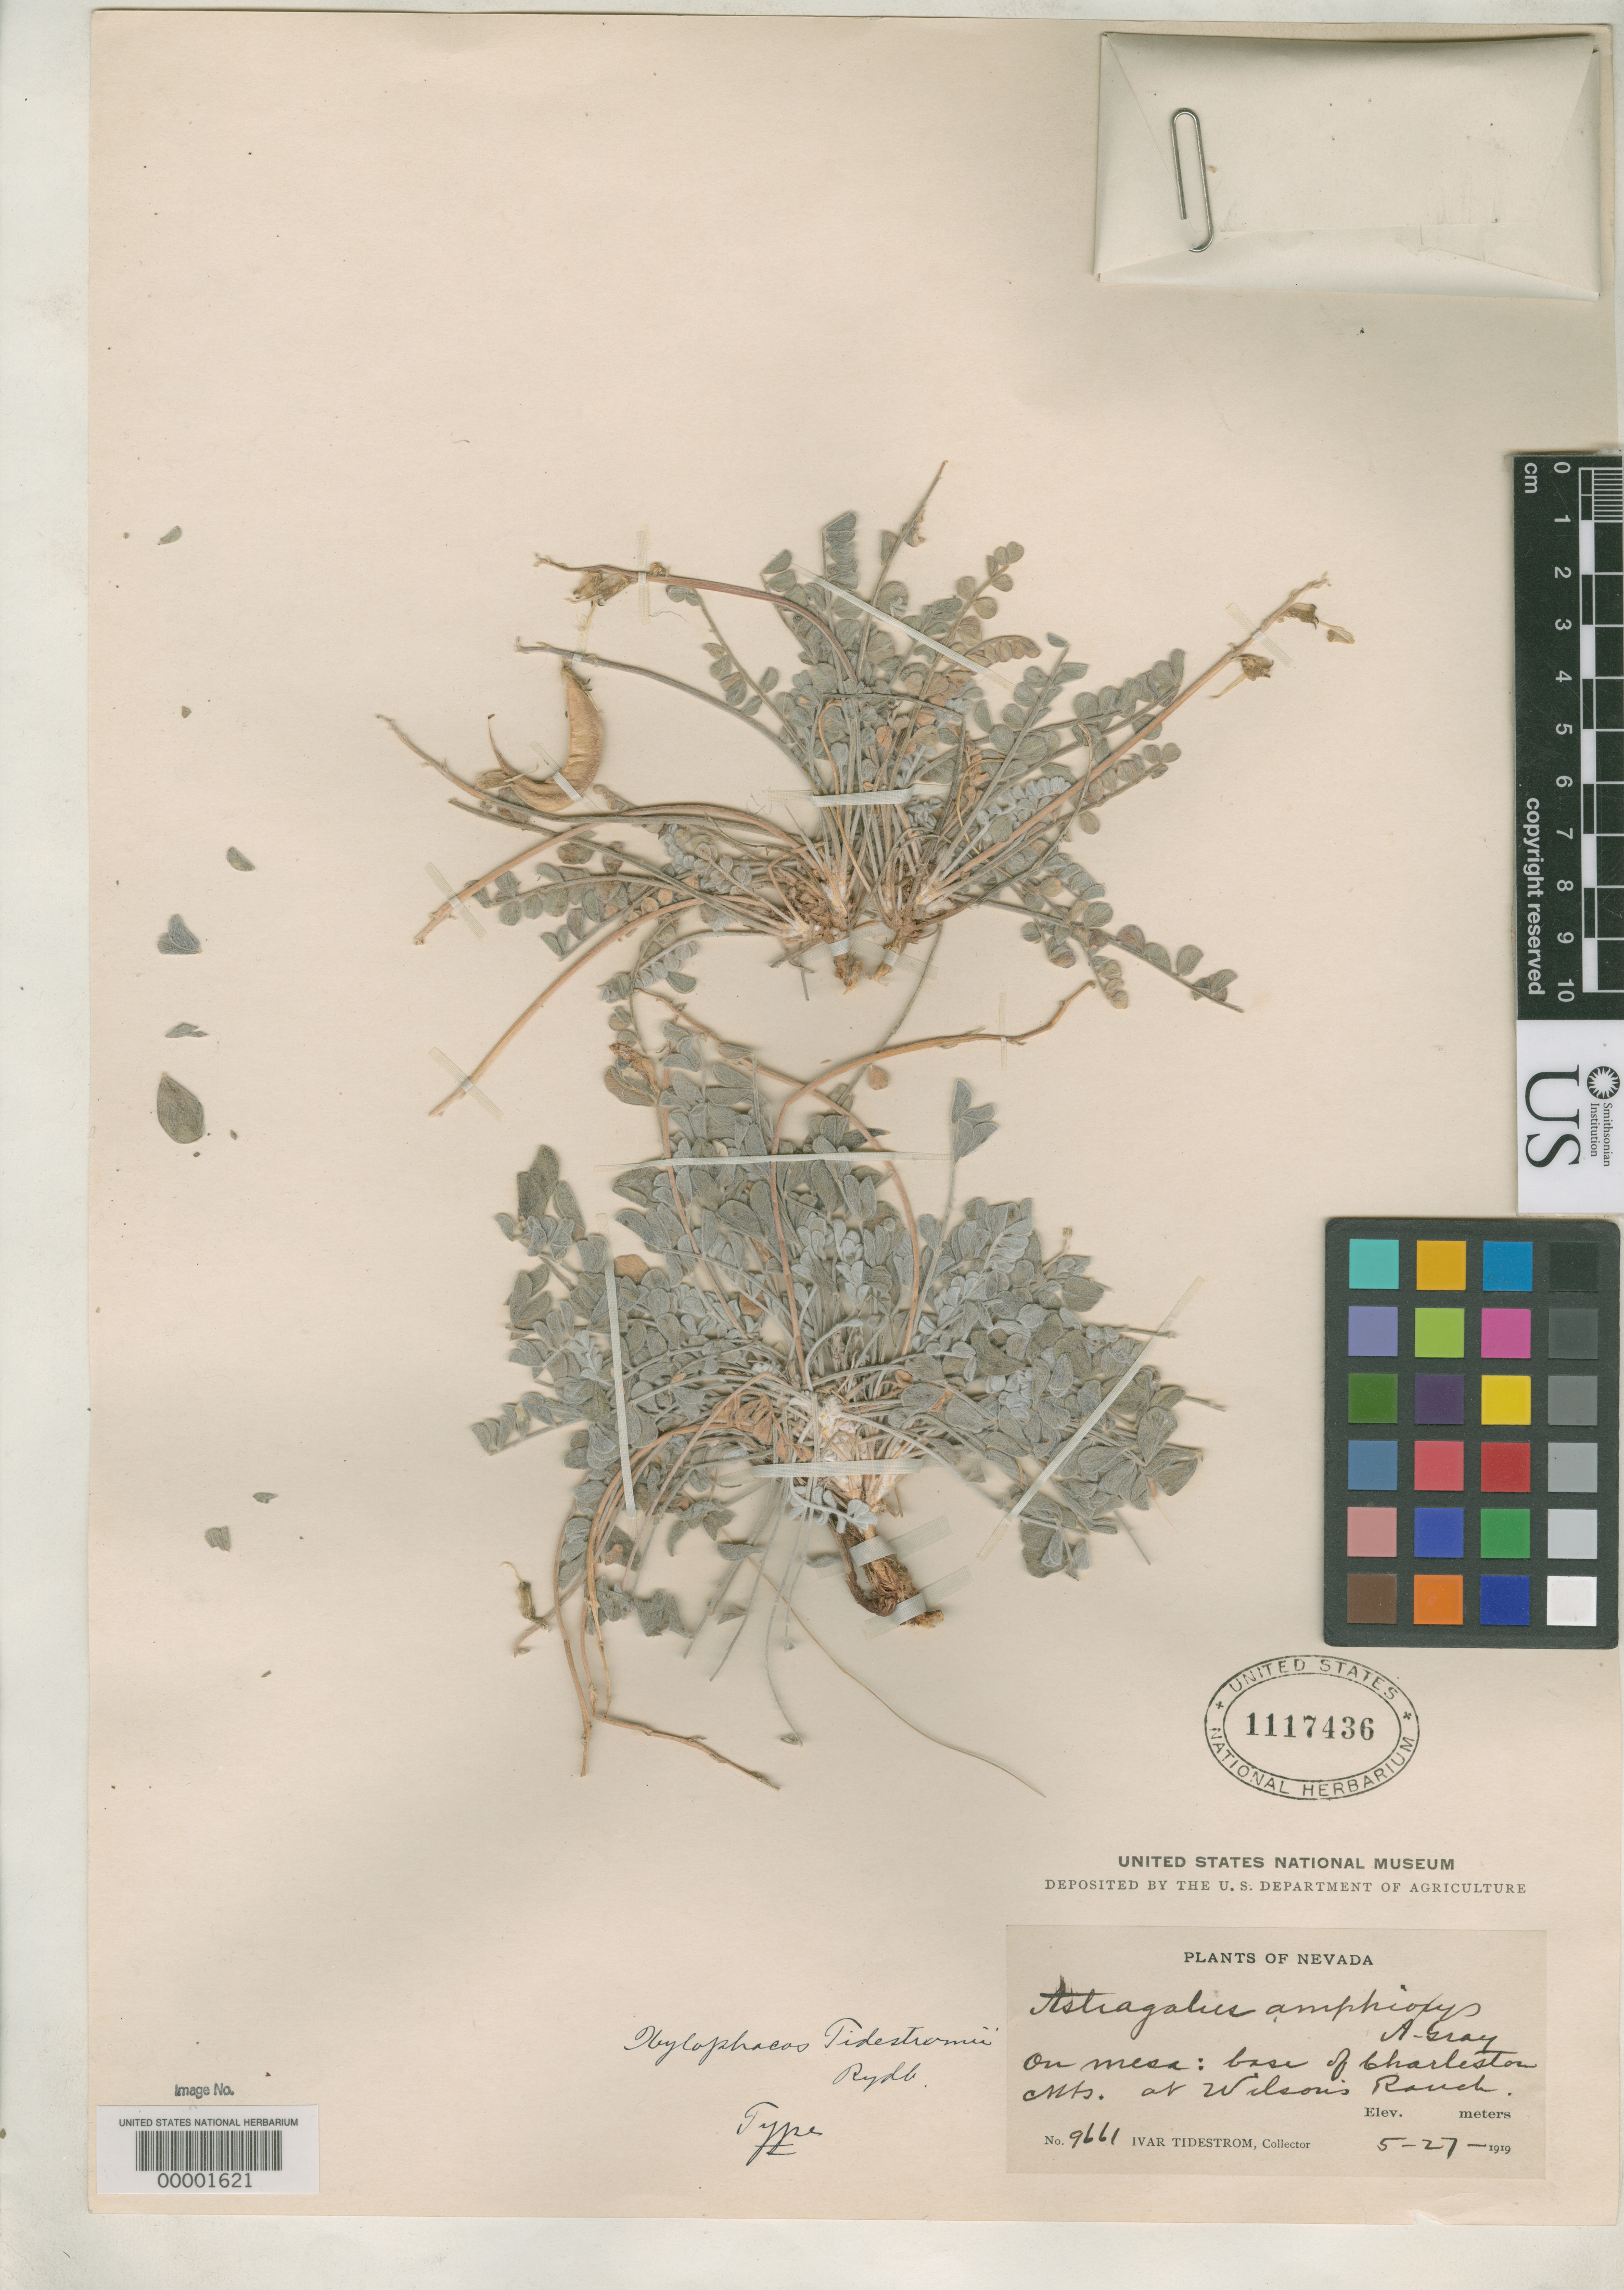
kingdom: Plantae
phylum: Tracheophyta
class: Magnoliopsida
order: Fabales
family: Fabaceae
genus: Xylophacos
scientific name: Xylophacos tidestromii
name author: Rydb.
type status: Holotype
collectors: I. F. Tidestrom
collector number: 9661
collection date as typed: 27 May 1919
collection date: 1919-05-27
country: United States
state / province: Nevada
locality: Charleston Mtns.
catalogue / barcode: US 1117436